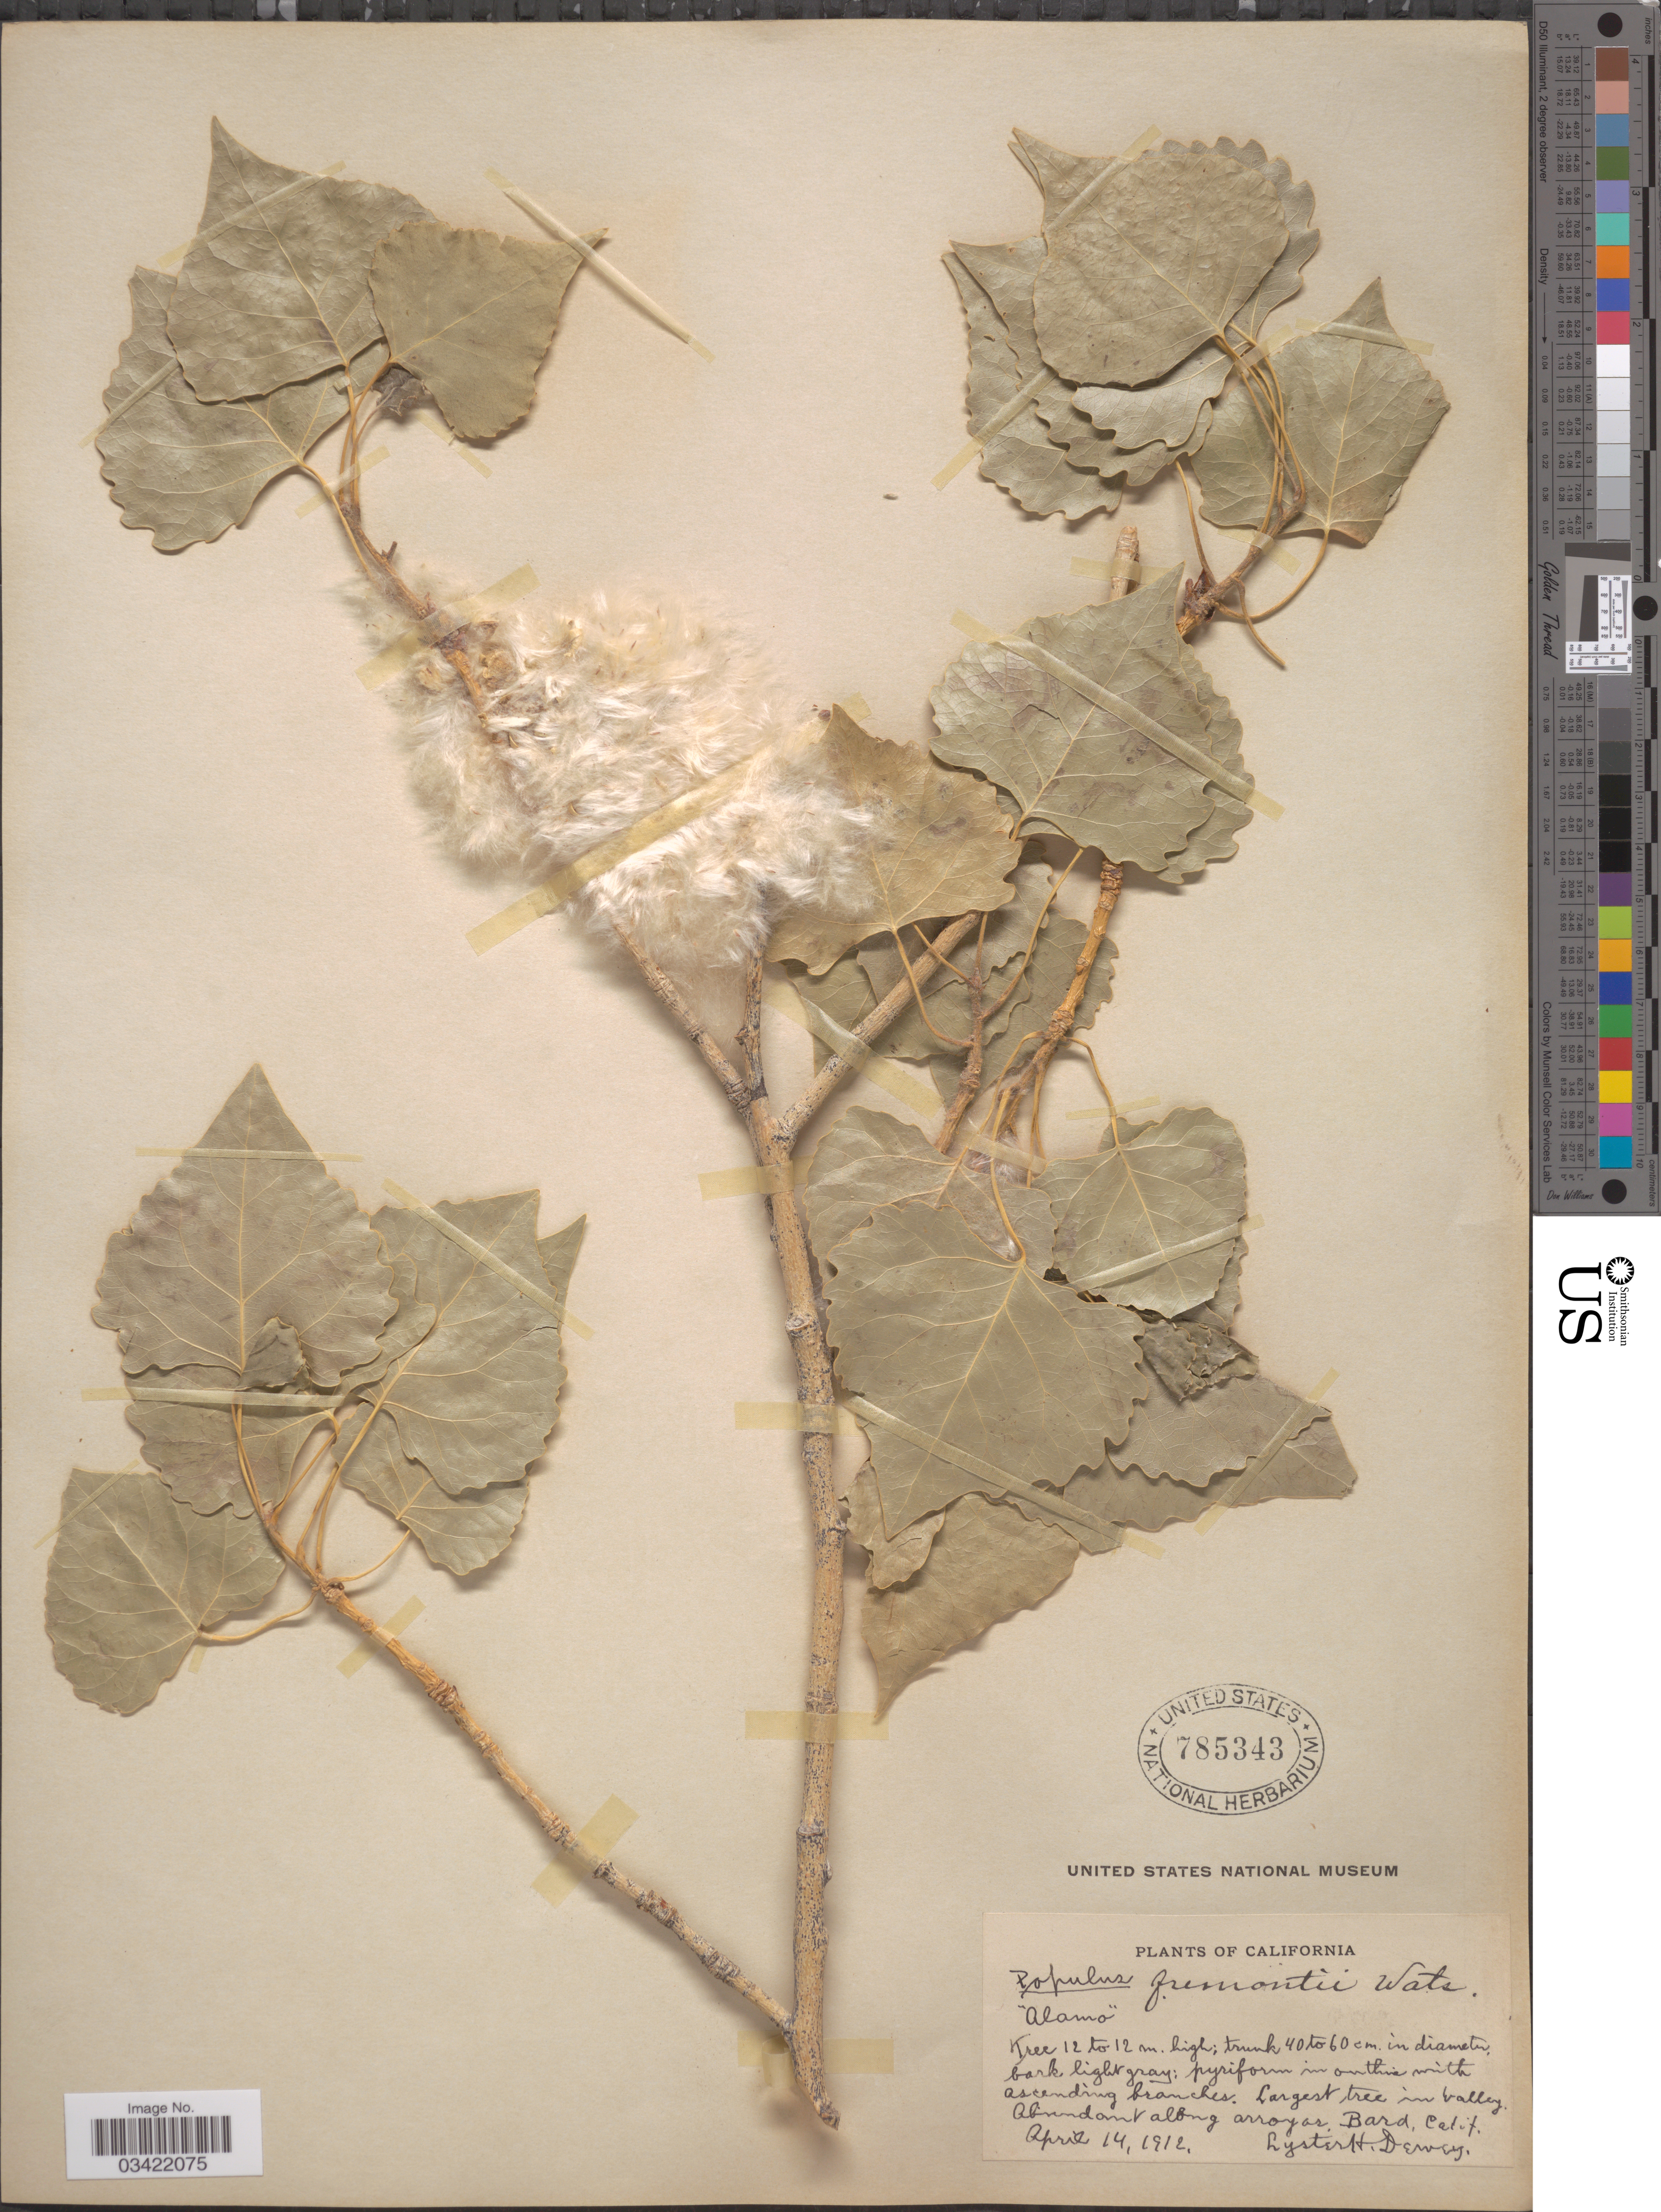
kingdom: Plantae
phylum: Tracheophyta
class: Magnoliopsida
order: Malpighiales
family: Salicaceae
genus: Populus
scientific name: Populus fremontii subsp. fremontii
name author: S. Watson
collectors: L. H. Dewey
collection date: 1912-04-14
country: United States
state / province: California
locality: Alamo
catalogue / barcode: US 785343